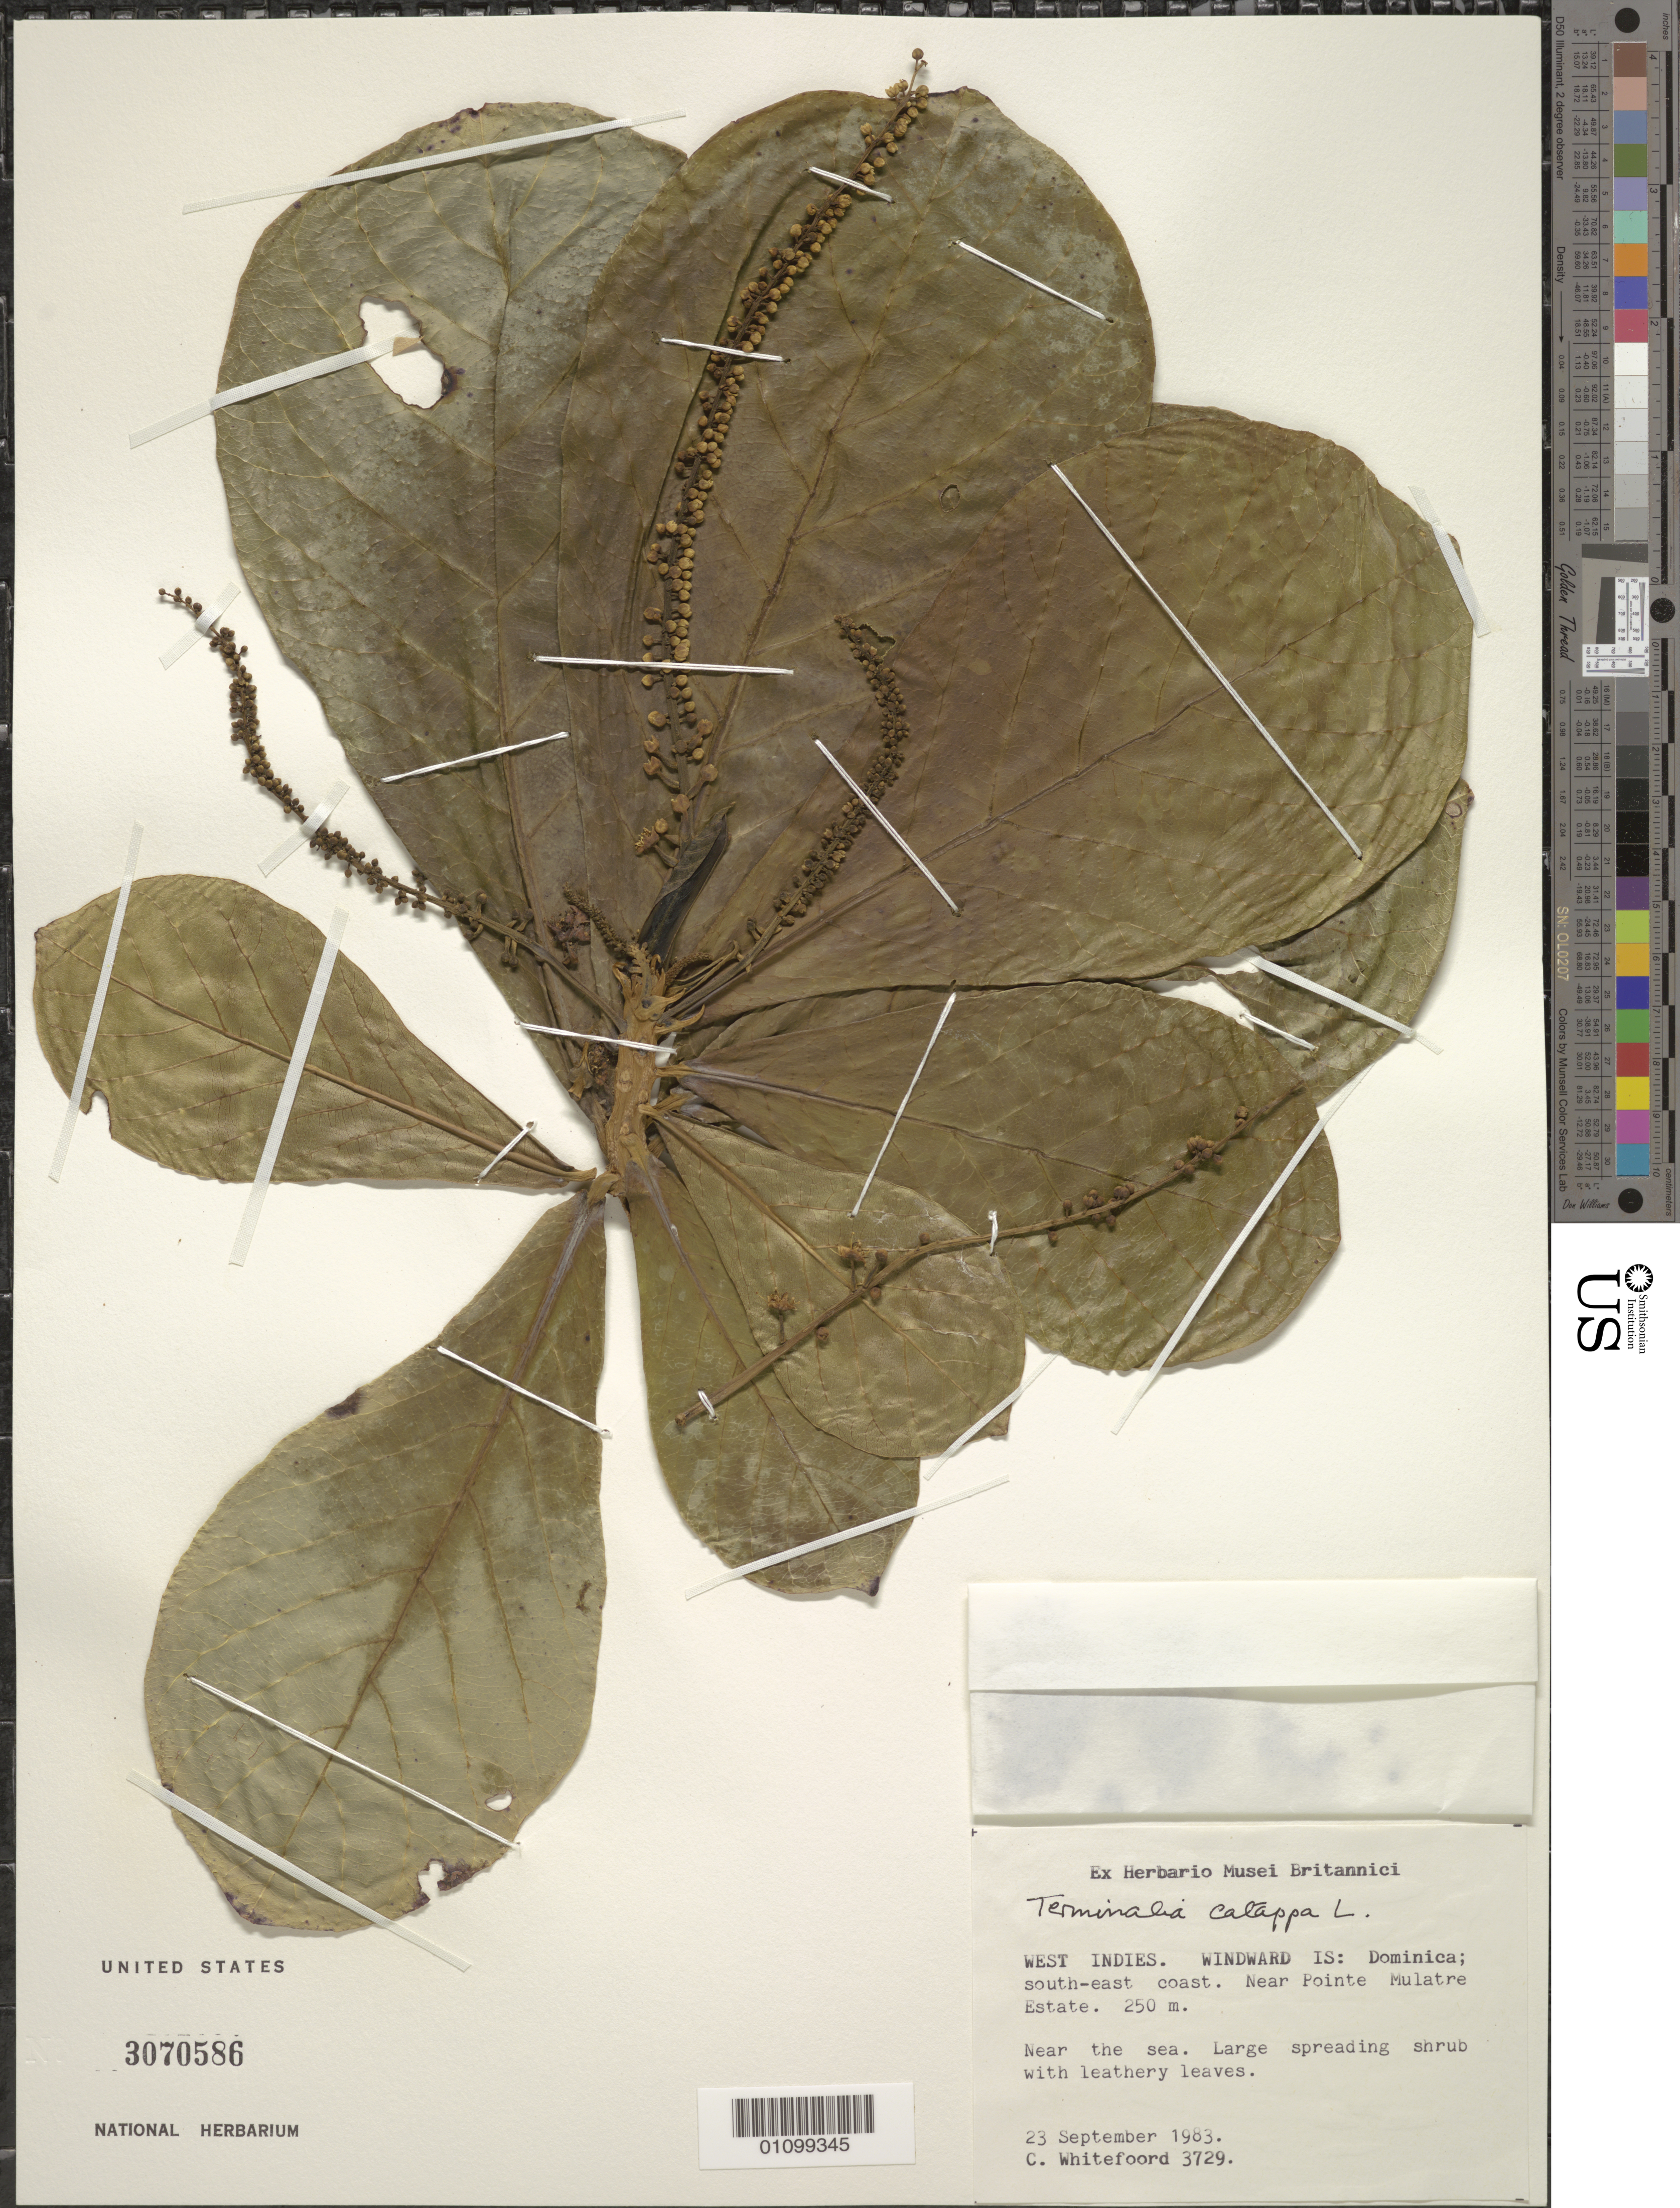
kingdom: Plantae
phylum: Tracheophyta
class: Magnoliopsida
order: Myrtales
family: Combretaceae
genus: Terminalia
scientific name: Terminalia catappa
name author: L.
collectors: C. Whitefoord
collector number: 3729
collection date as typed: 23 Sep 1983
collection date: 1983-09-23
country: Dominica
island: Dominica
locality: Windward Is. SE coast. Near Pointe Mulatre Estate. Near the sea.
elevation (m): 250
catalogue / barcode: US 3070586